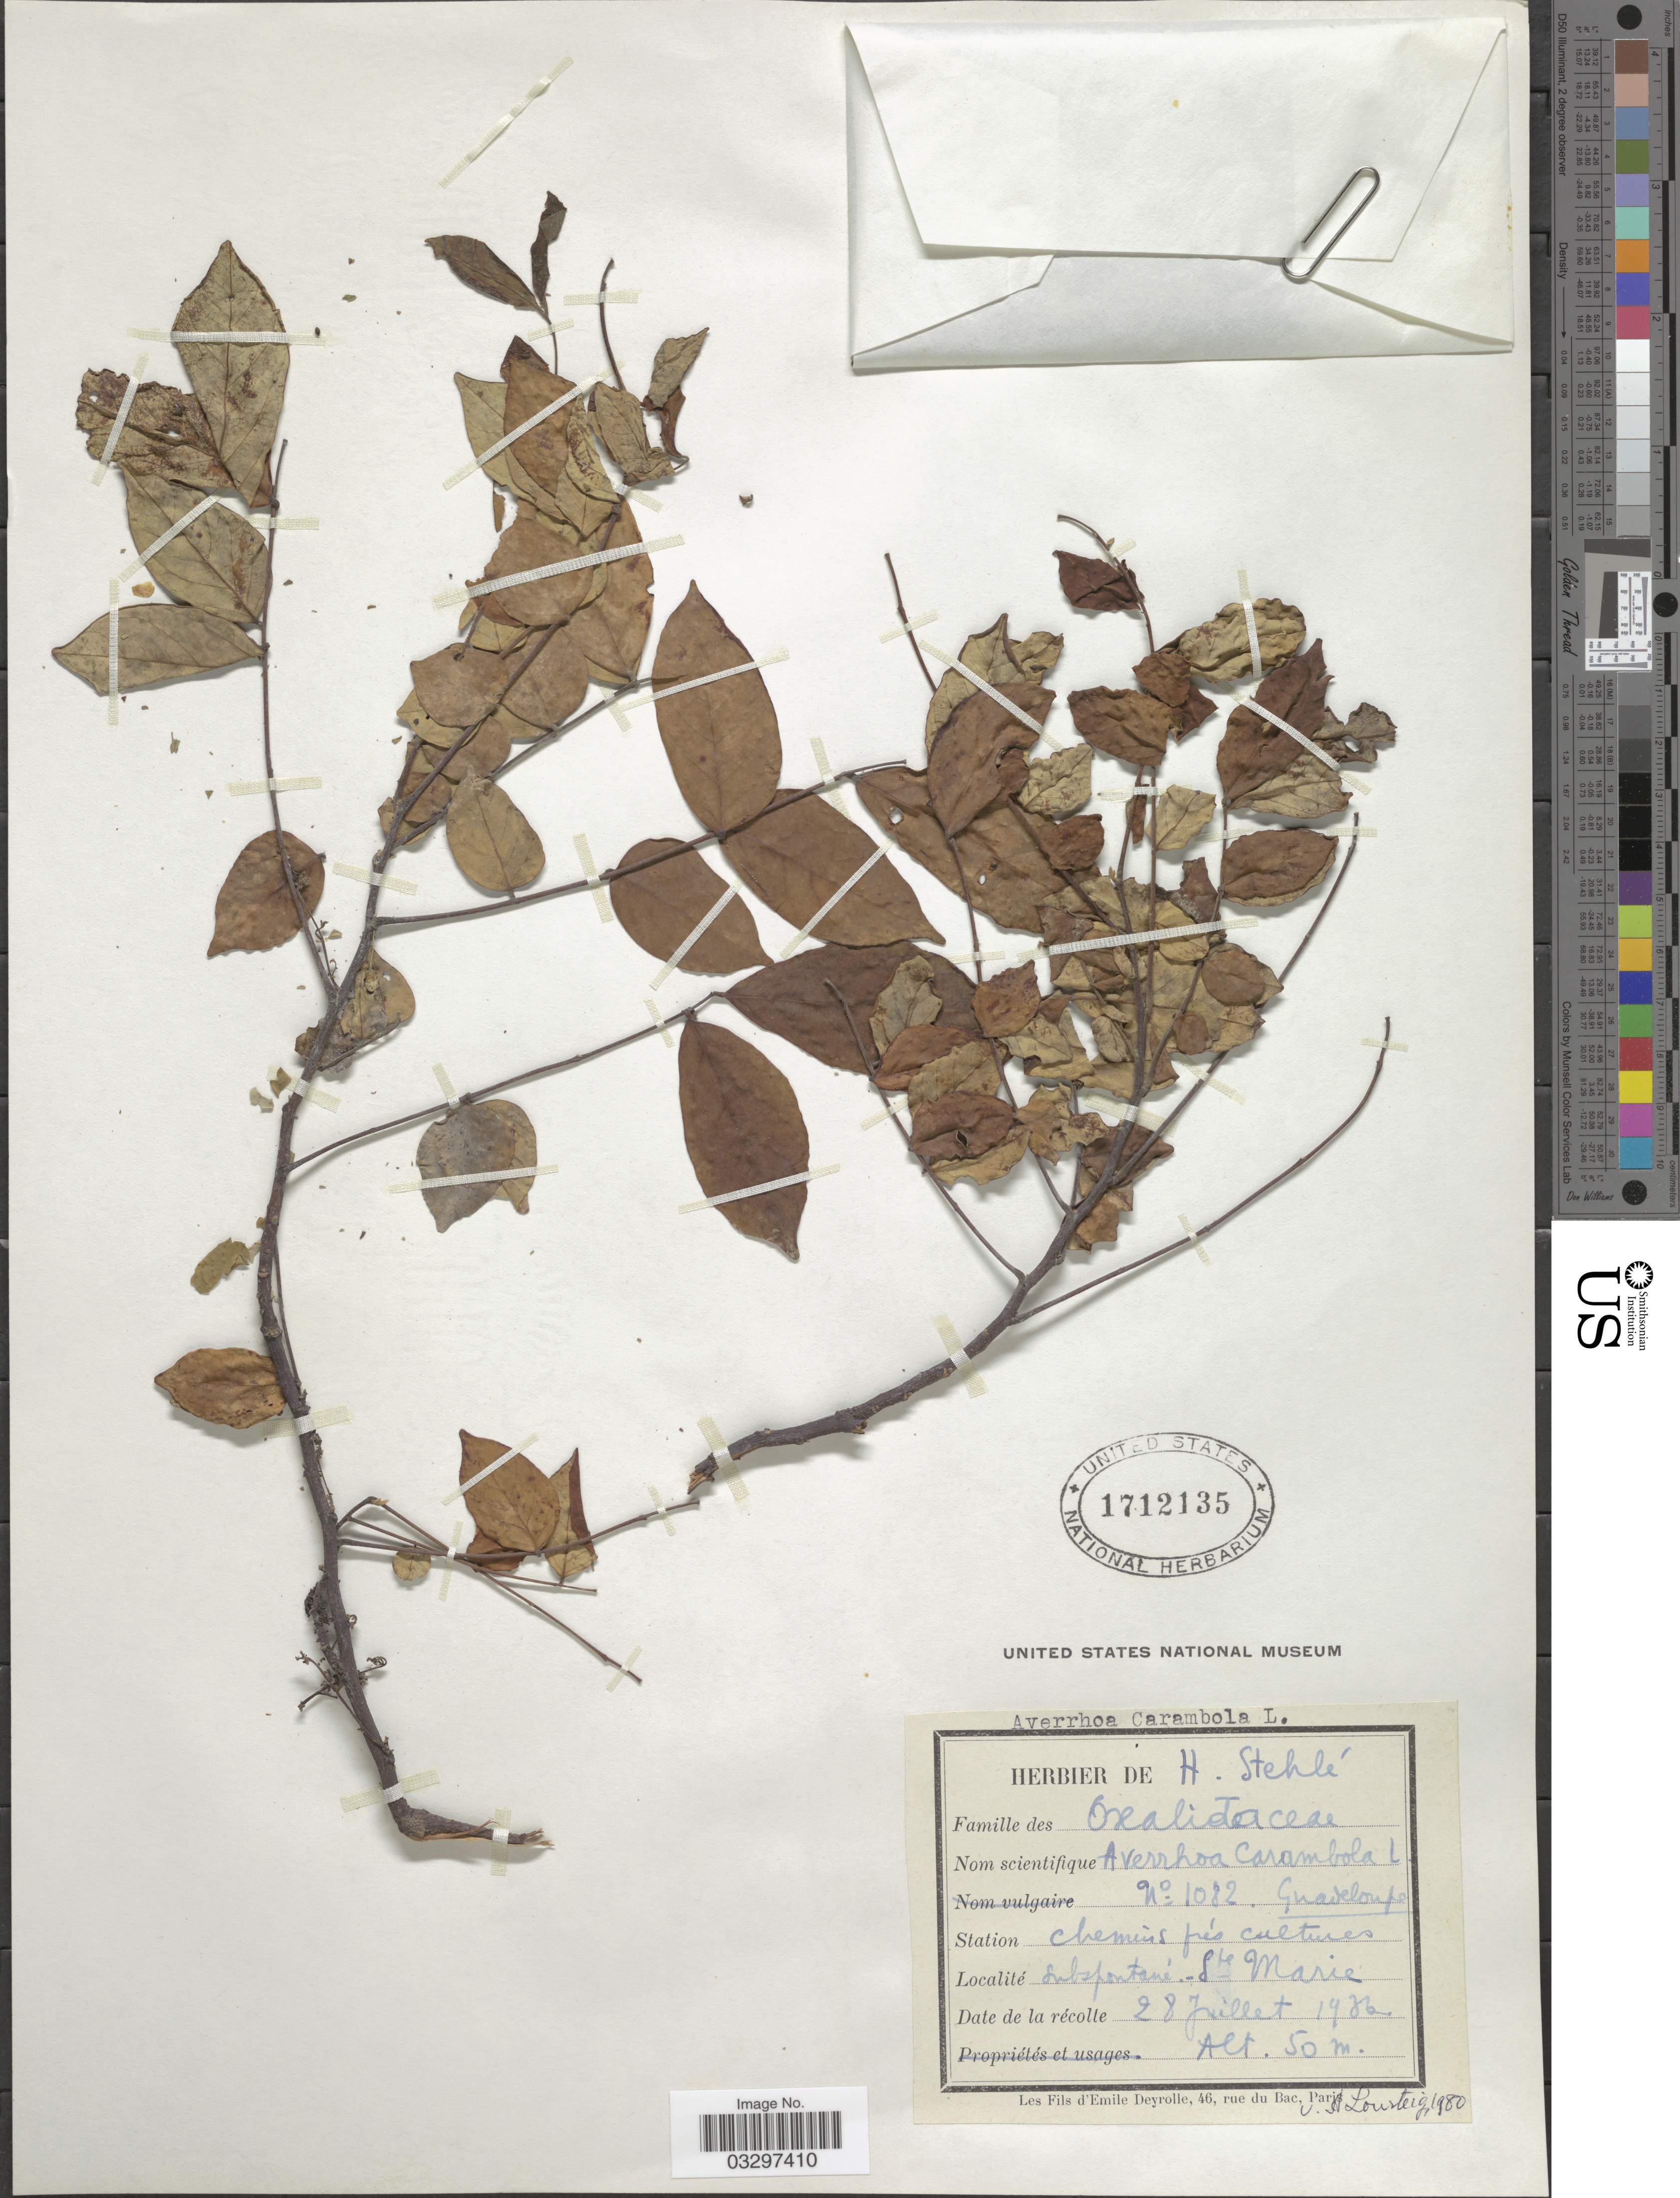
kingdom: Plantae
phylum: Tracheophyta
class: Magnoliopsida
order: Oxalidales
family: Oxalidaceae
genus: Averrhoa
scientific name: Averrhoa carambola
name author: L.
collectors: ex herb. H. Stehlé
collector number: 1082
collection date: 1936-07-28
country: Guadeloupe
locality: Chemins près cultures. Ste. Marie.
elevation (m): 50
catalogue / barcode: US 1712135